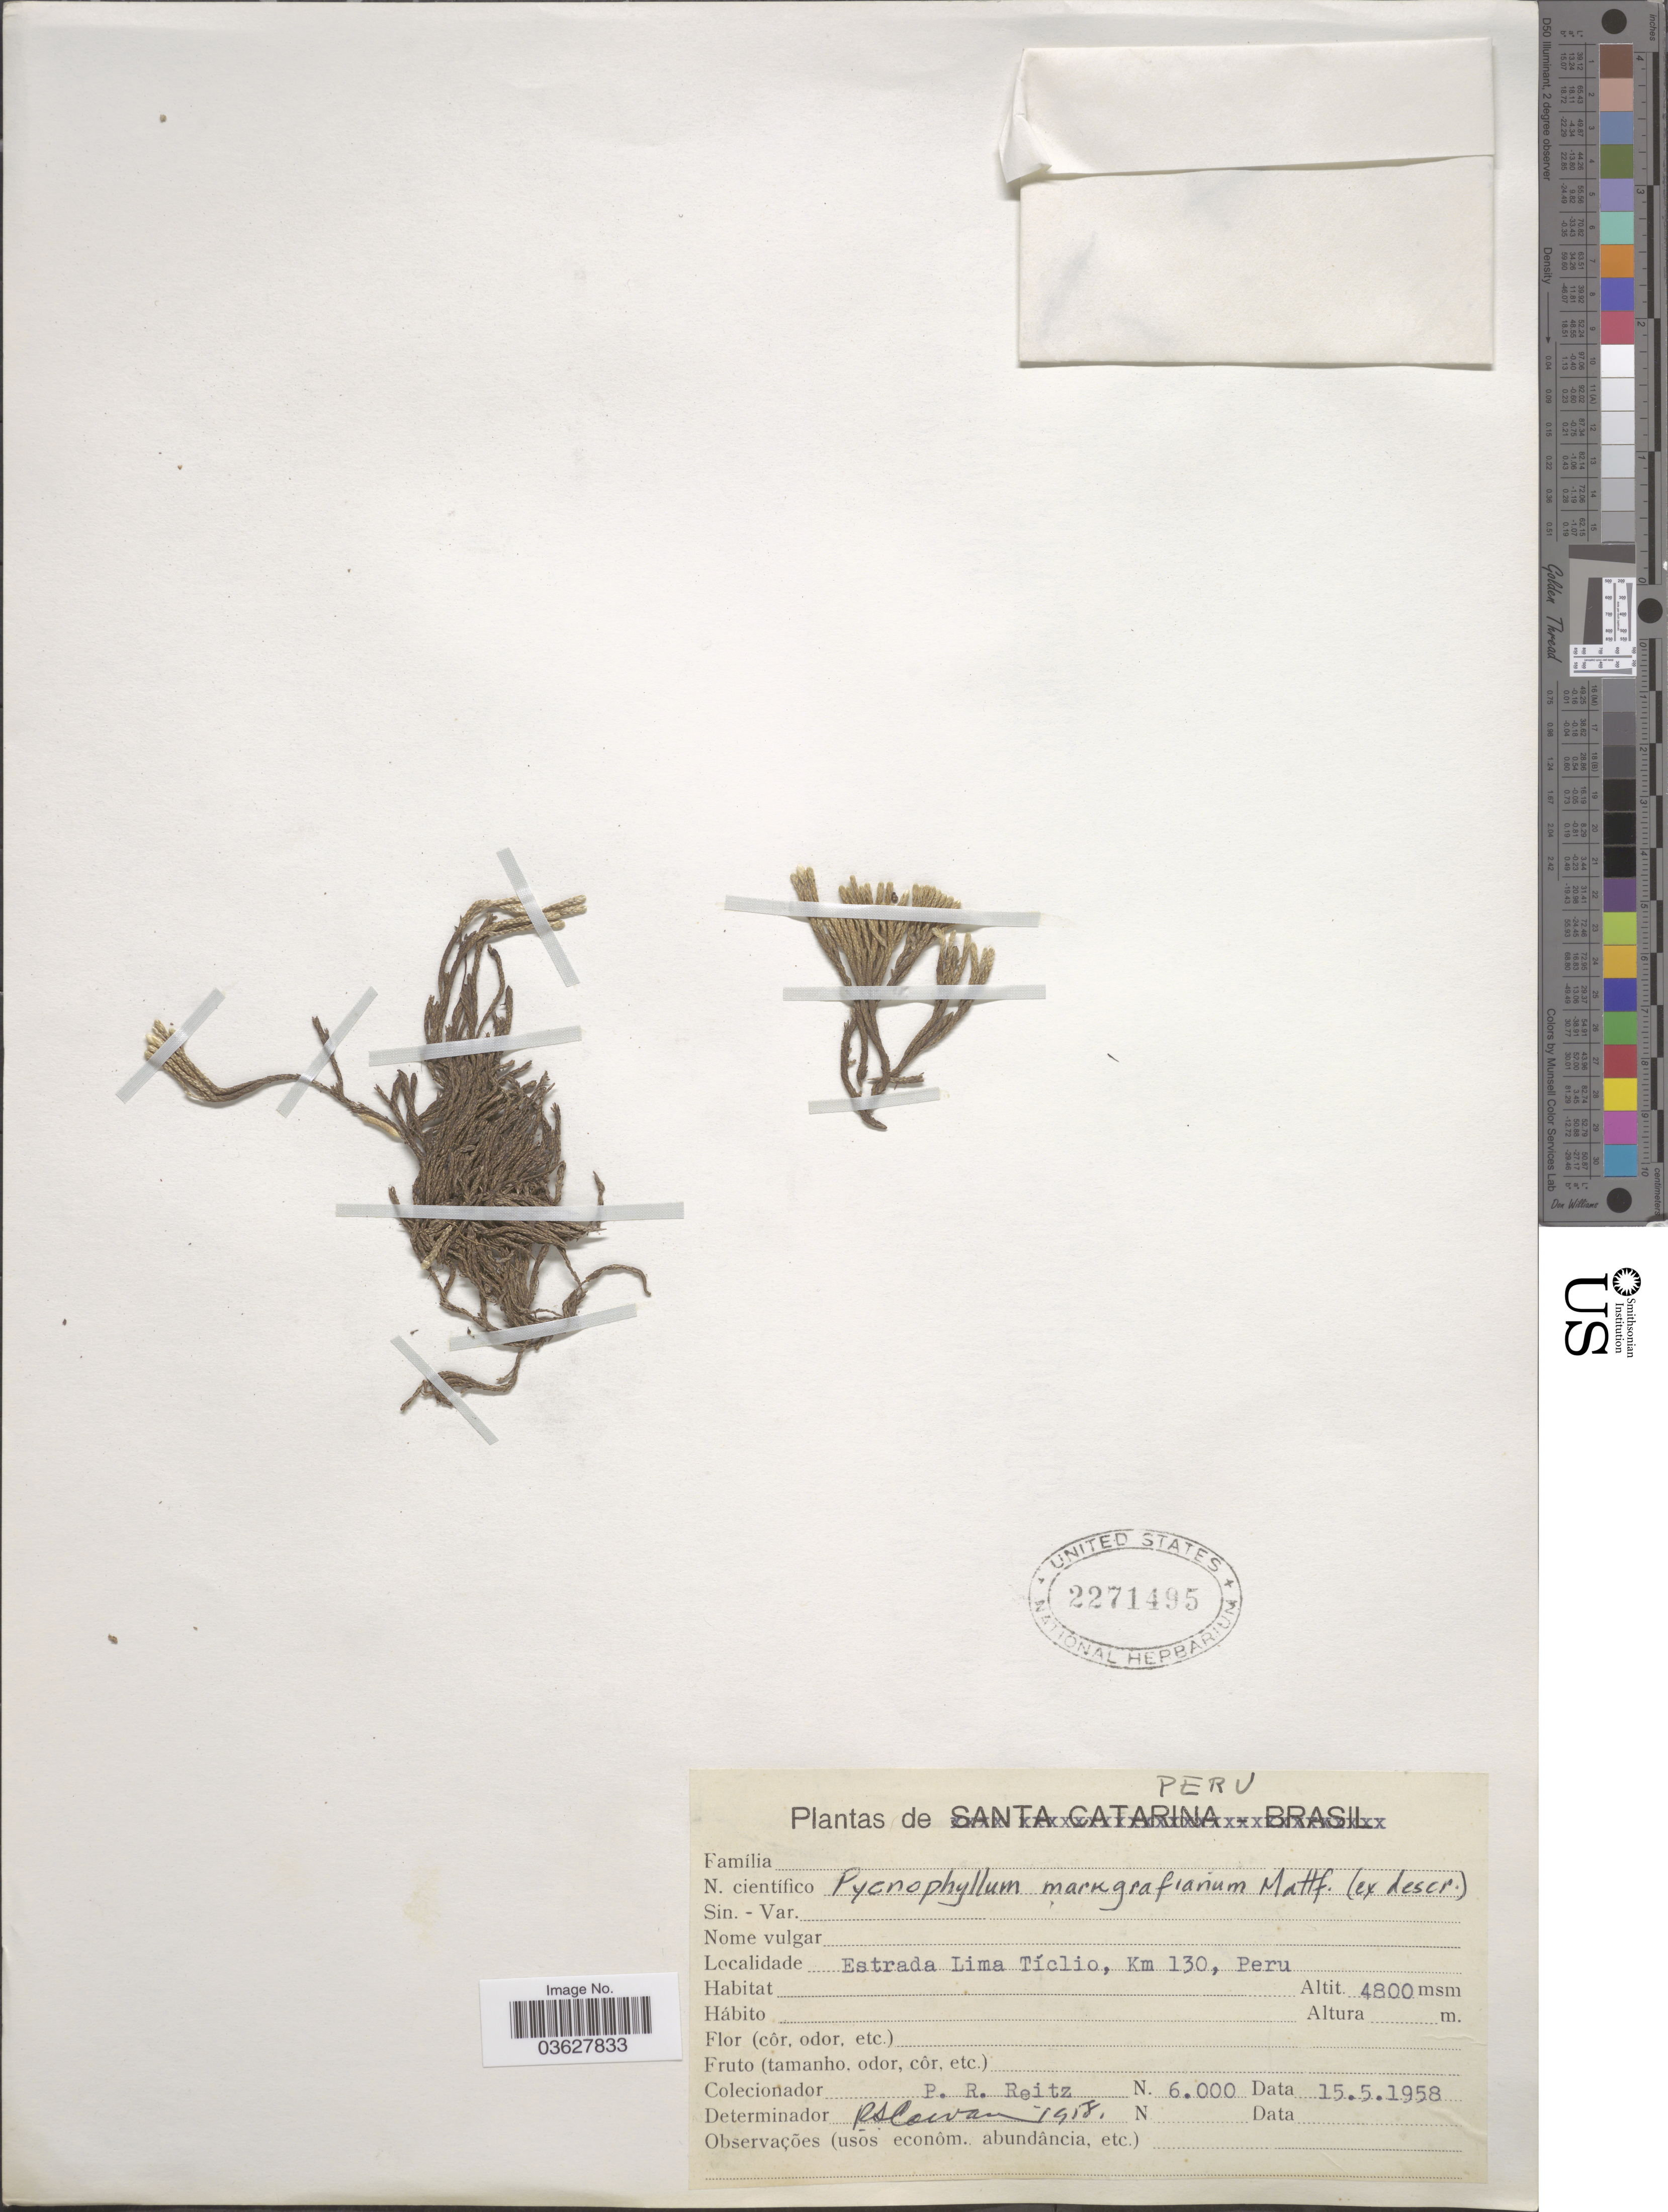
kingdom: Plantae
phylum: Tracheophyta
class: Magnoliopsida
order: Caryophyllales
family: Caryophyllaceae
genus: Pycnophyllum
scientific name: Pycnophyllum markgrafianum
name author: Mattf.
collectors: R. Reitz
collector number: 6000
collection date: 1958-05-15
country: Peru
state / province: Lima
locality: Estrada Lima Tíclio, Km 130.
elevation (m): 4800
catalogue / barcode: US 2271495